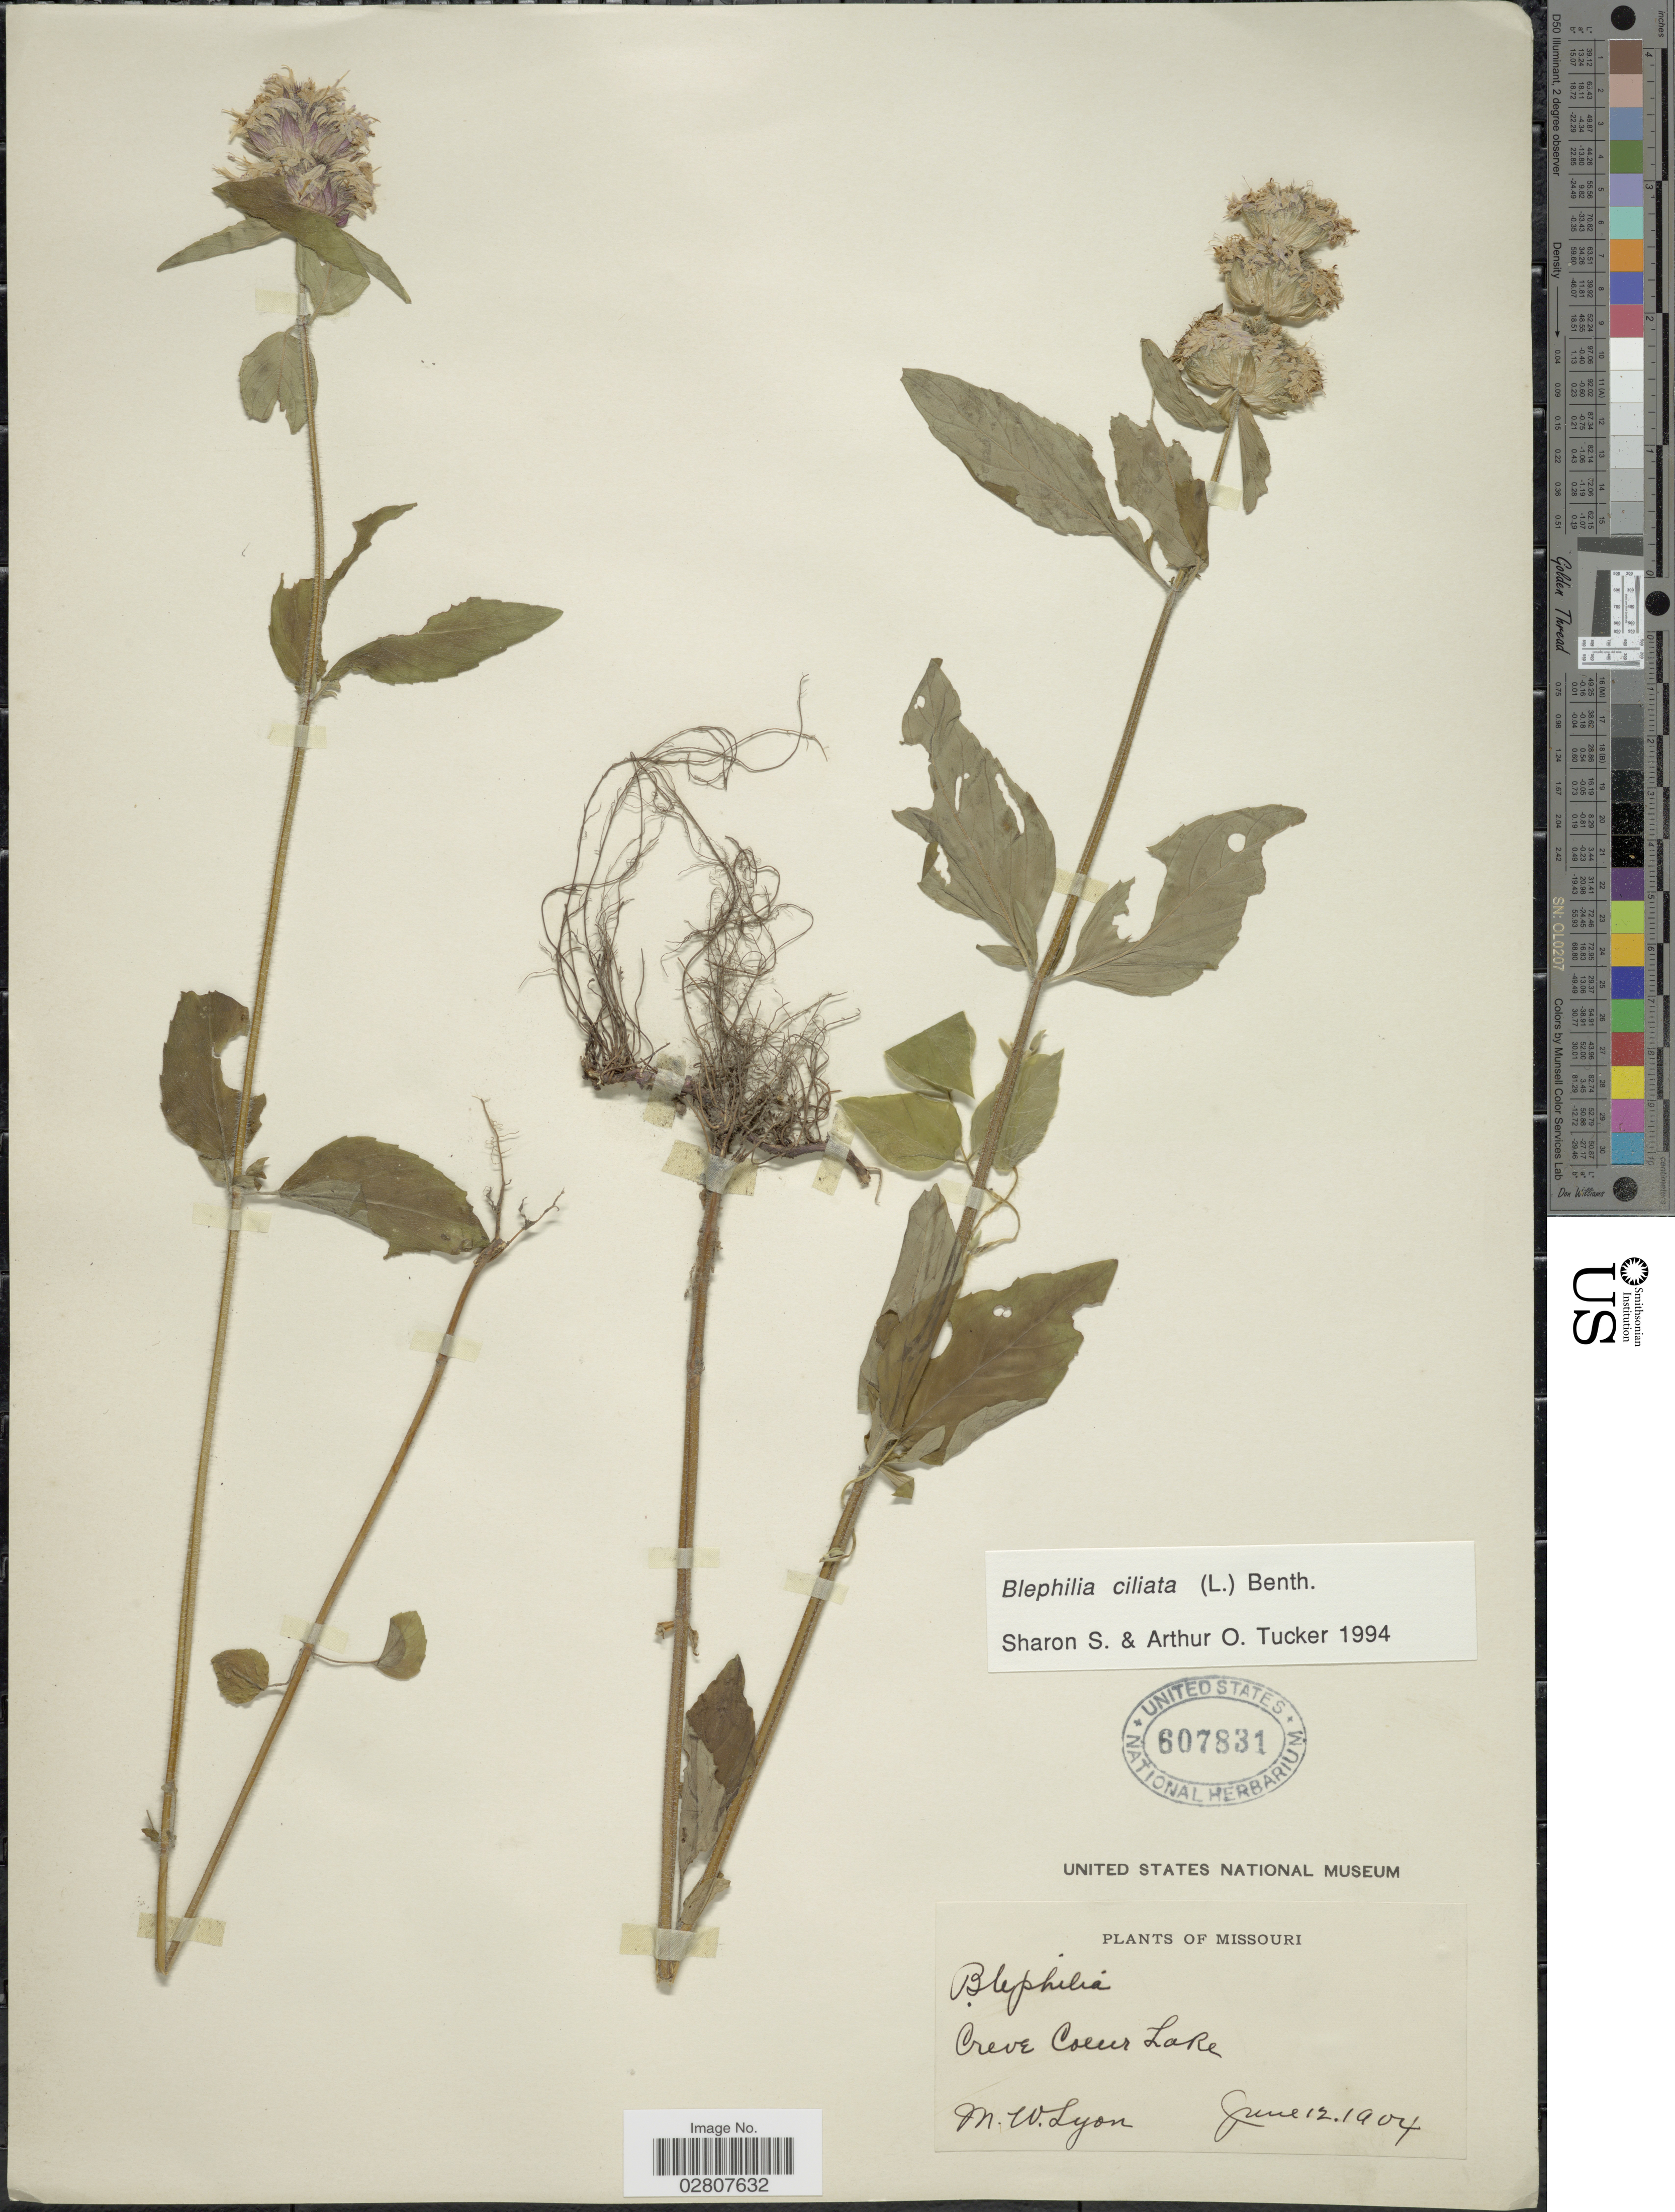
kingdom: Plantae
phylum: Tracheophyta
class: Magnoliopsida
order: Lamiales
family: Lamiaceae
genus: Blephilia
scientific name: Blephilia ciliata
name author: (L.) Raf. ex Benth.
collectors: M. W. Lyon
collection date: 1904-06-12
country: United States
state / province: Missouri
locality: Creve Coeur Lake.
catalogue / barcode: US 607831